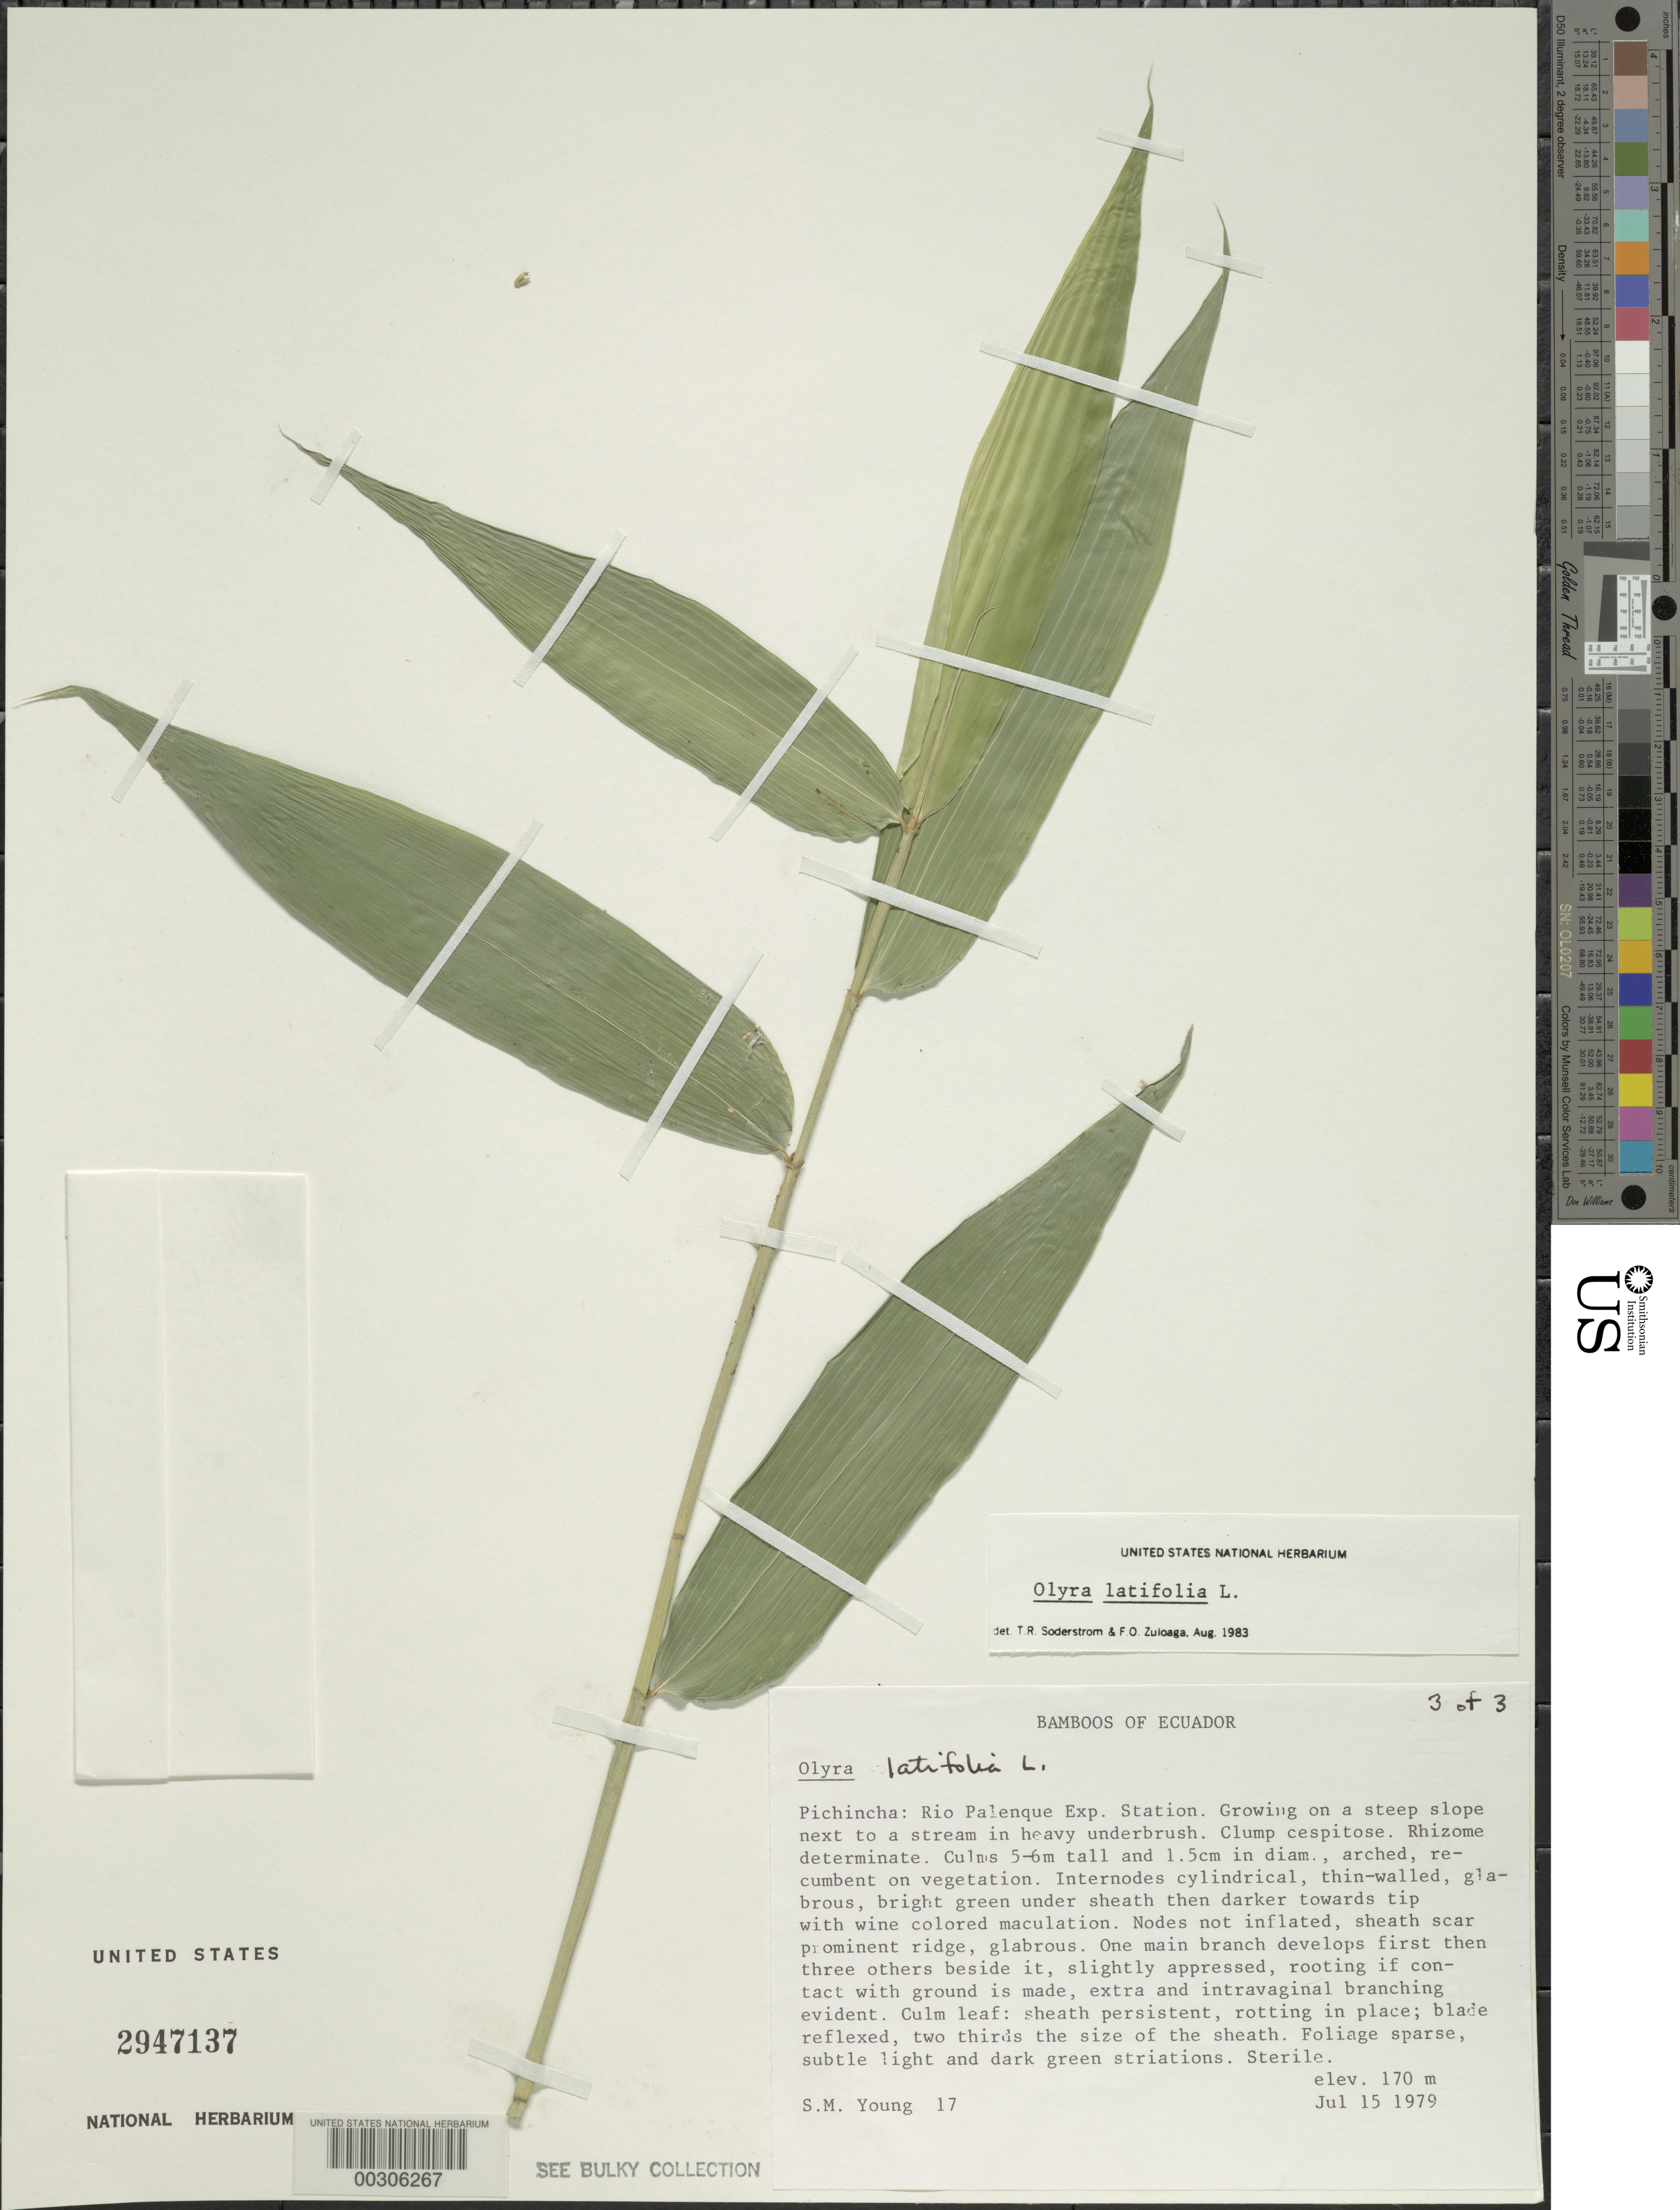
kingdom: Plantae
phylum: Tracheophyta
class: Liliopsida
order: Poales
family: Poaceae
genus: Olyra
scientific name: Olyra latifolia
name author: L.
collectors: S. Young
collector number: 17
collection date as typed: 15 Jul 1979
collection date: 1979-07-15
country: Ecuador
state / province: Pichincha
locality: Rio palenque exp. Sta.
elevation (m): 170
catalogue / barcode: US 2947137